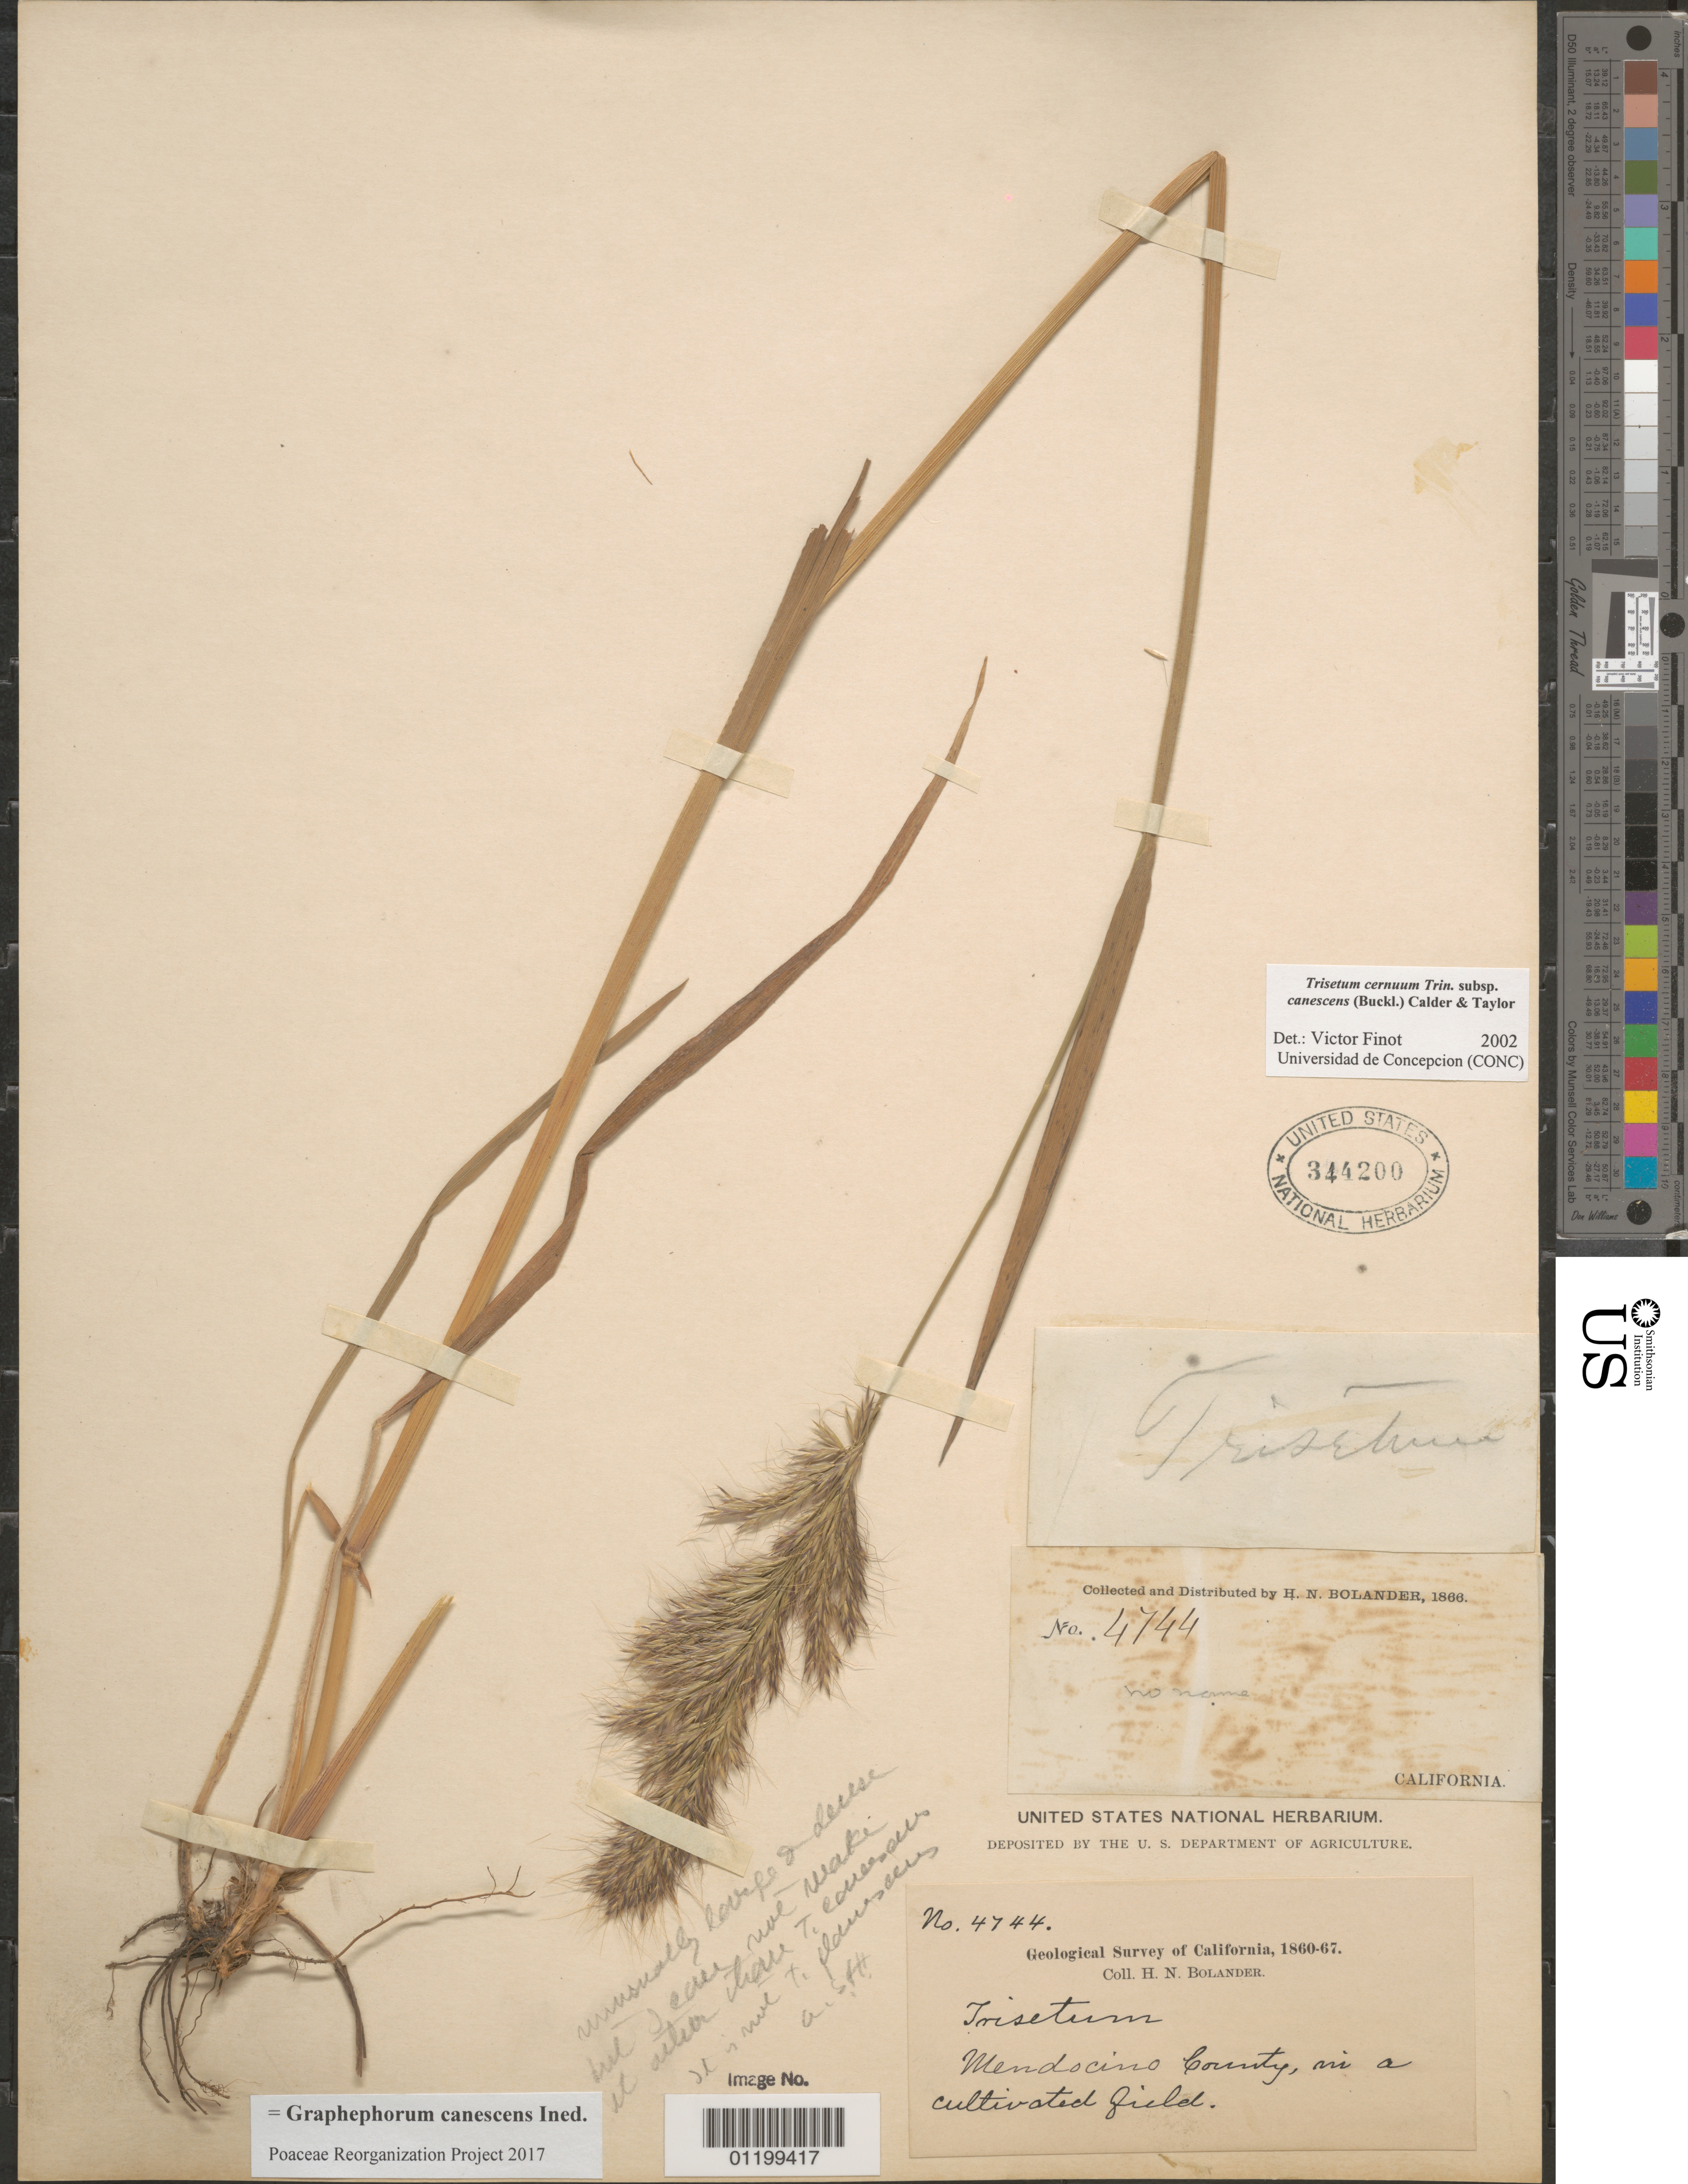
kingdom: Plantae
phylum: Tracheophyta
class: Liliopsida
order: Poales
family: Poaceae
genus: Graphephorum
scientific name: Graphephorum canescens ined.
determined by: Poaceae Reorganization Project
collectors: H. Bolander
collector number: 4744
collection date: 1860/1867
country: United States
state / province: California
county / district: Mendocino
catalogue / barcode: US 344200